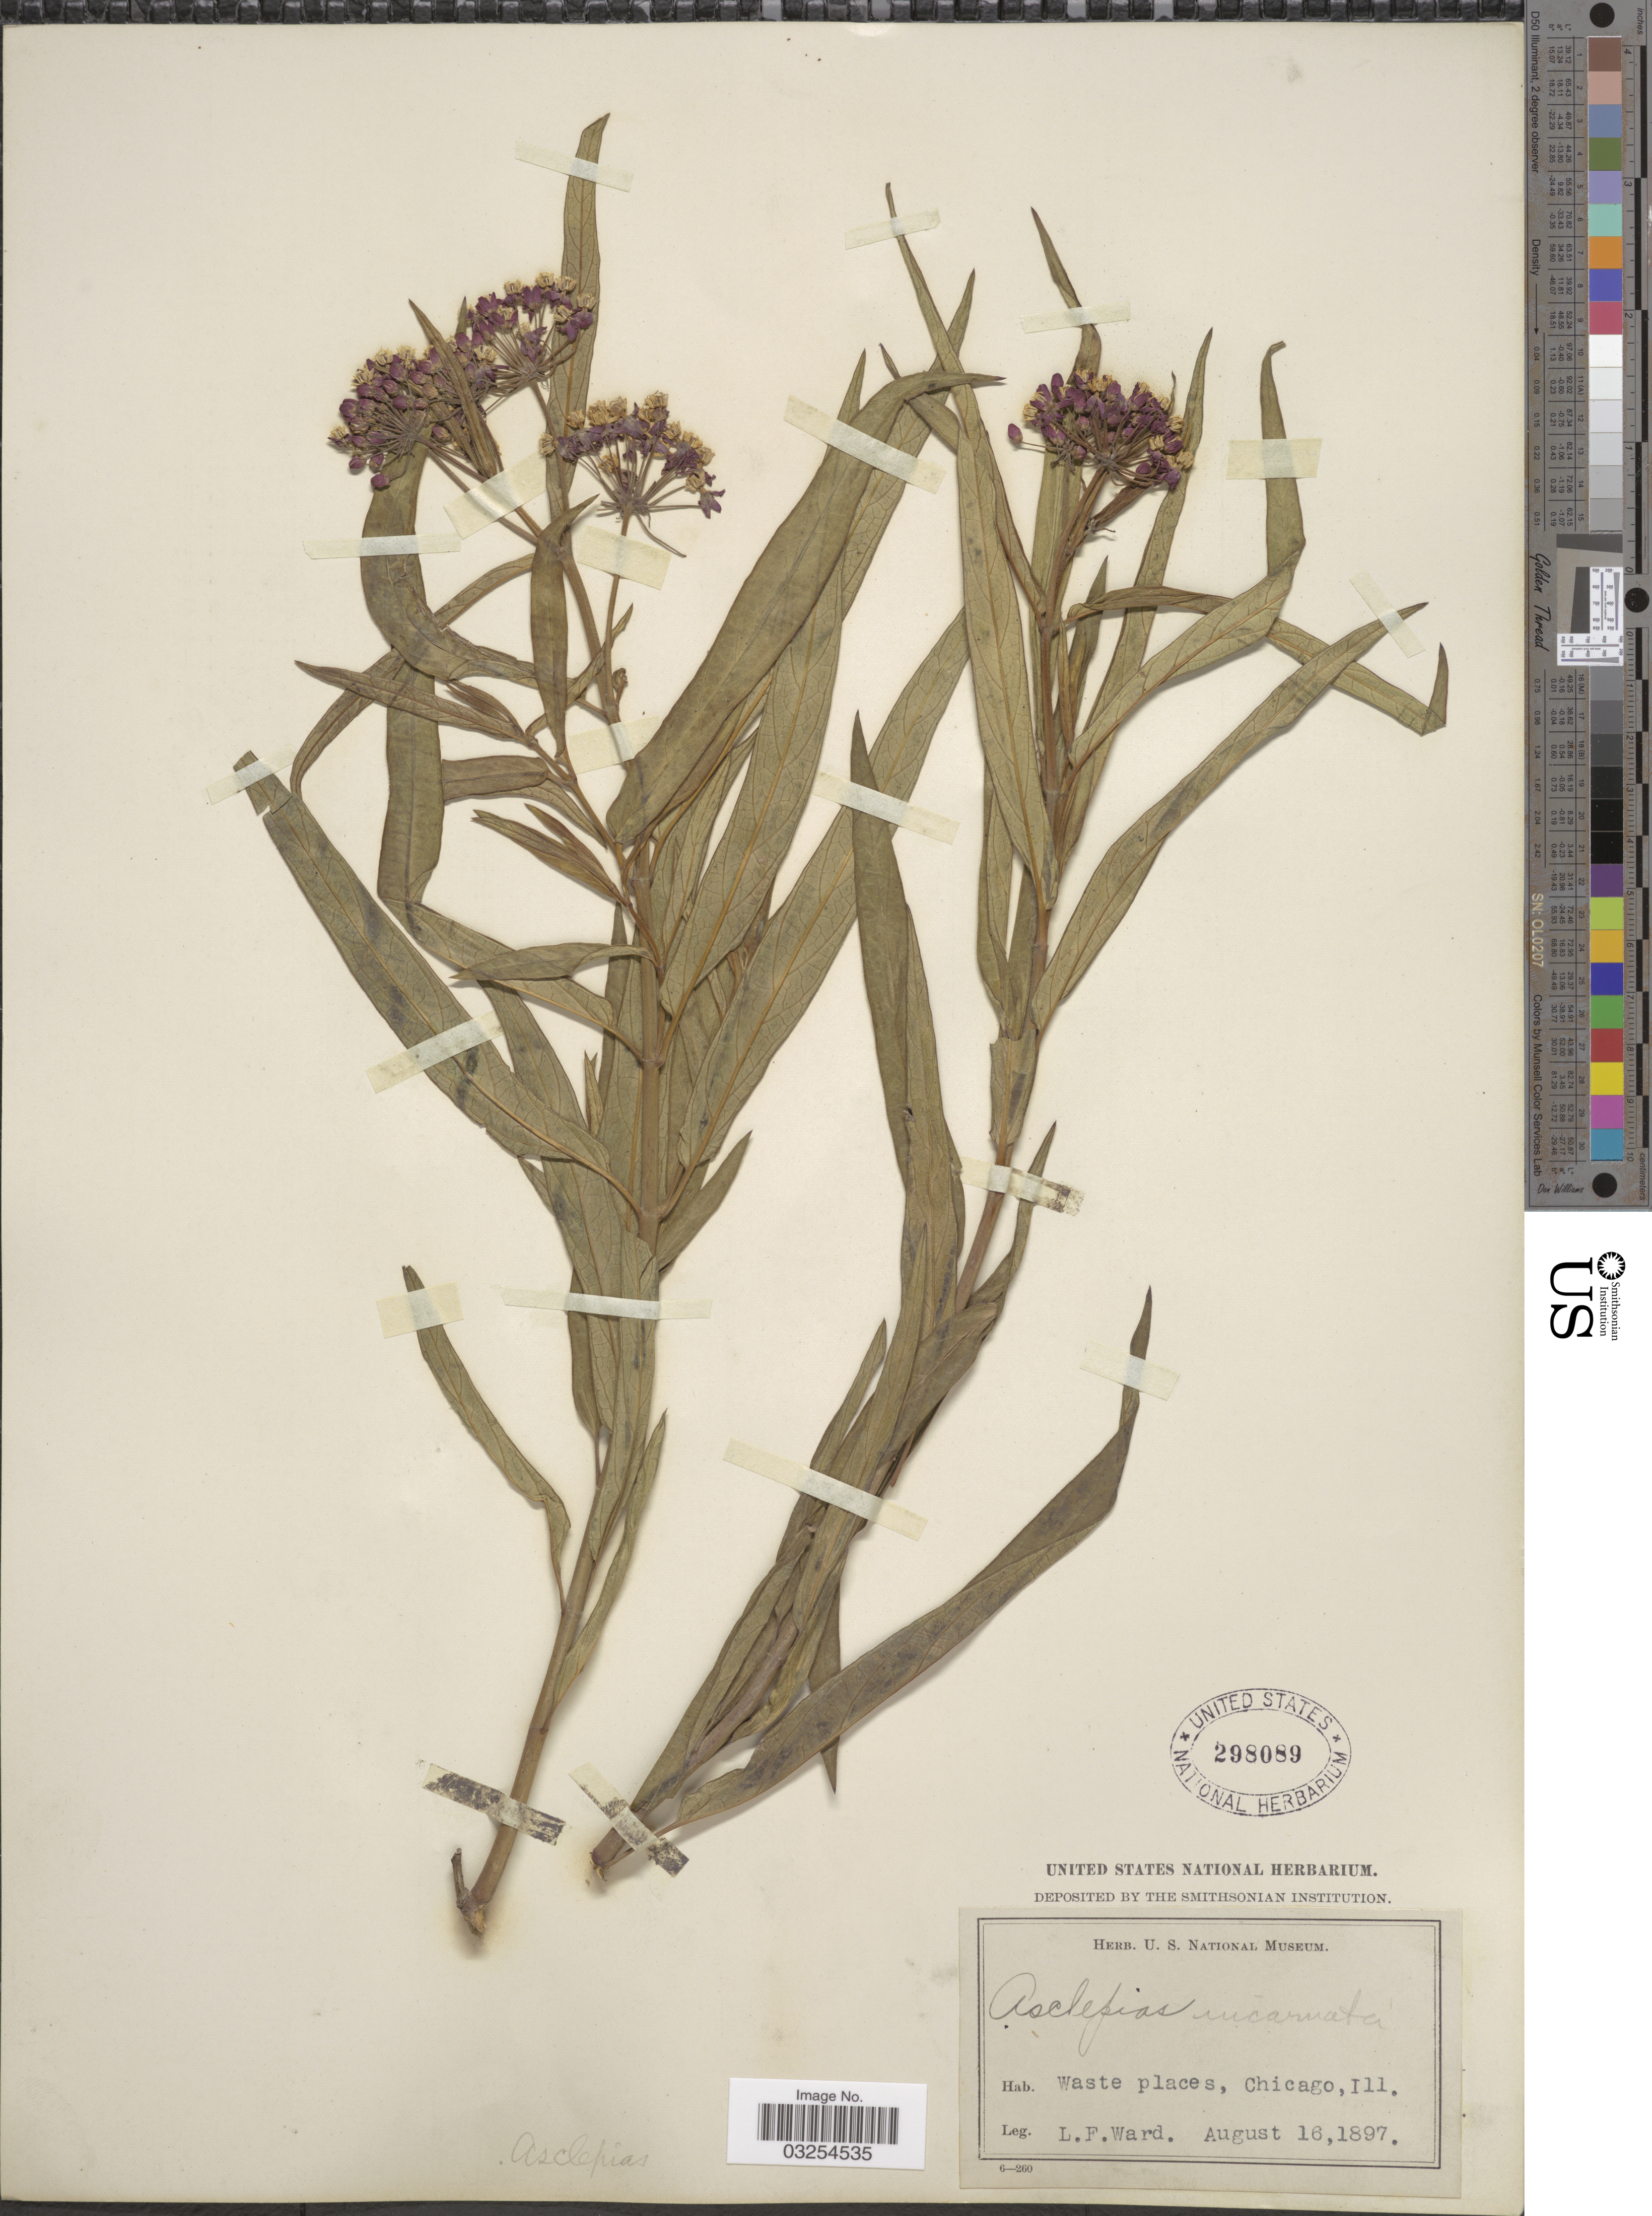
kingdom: Plantae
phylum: Tracheophyta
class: Magnoliopsida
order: Gentianales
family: Apocynaceae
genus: Asclepias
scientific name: Asclepias incarnata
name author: L.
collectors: L. Ward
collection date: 1897-08-16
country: United States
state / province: Illinois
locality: Waste places, Chicago.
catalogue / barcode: US 298089